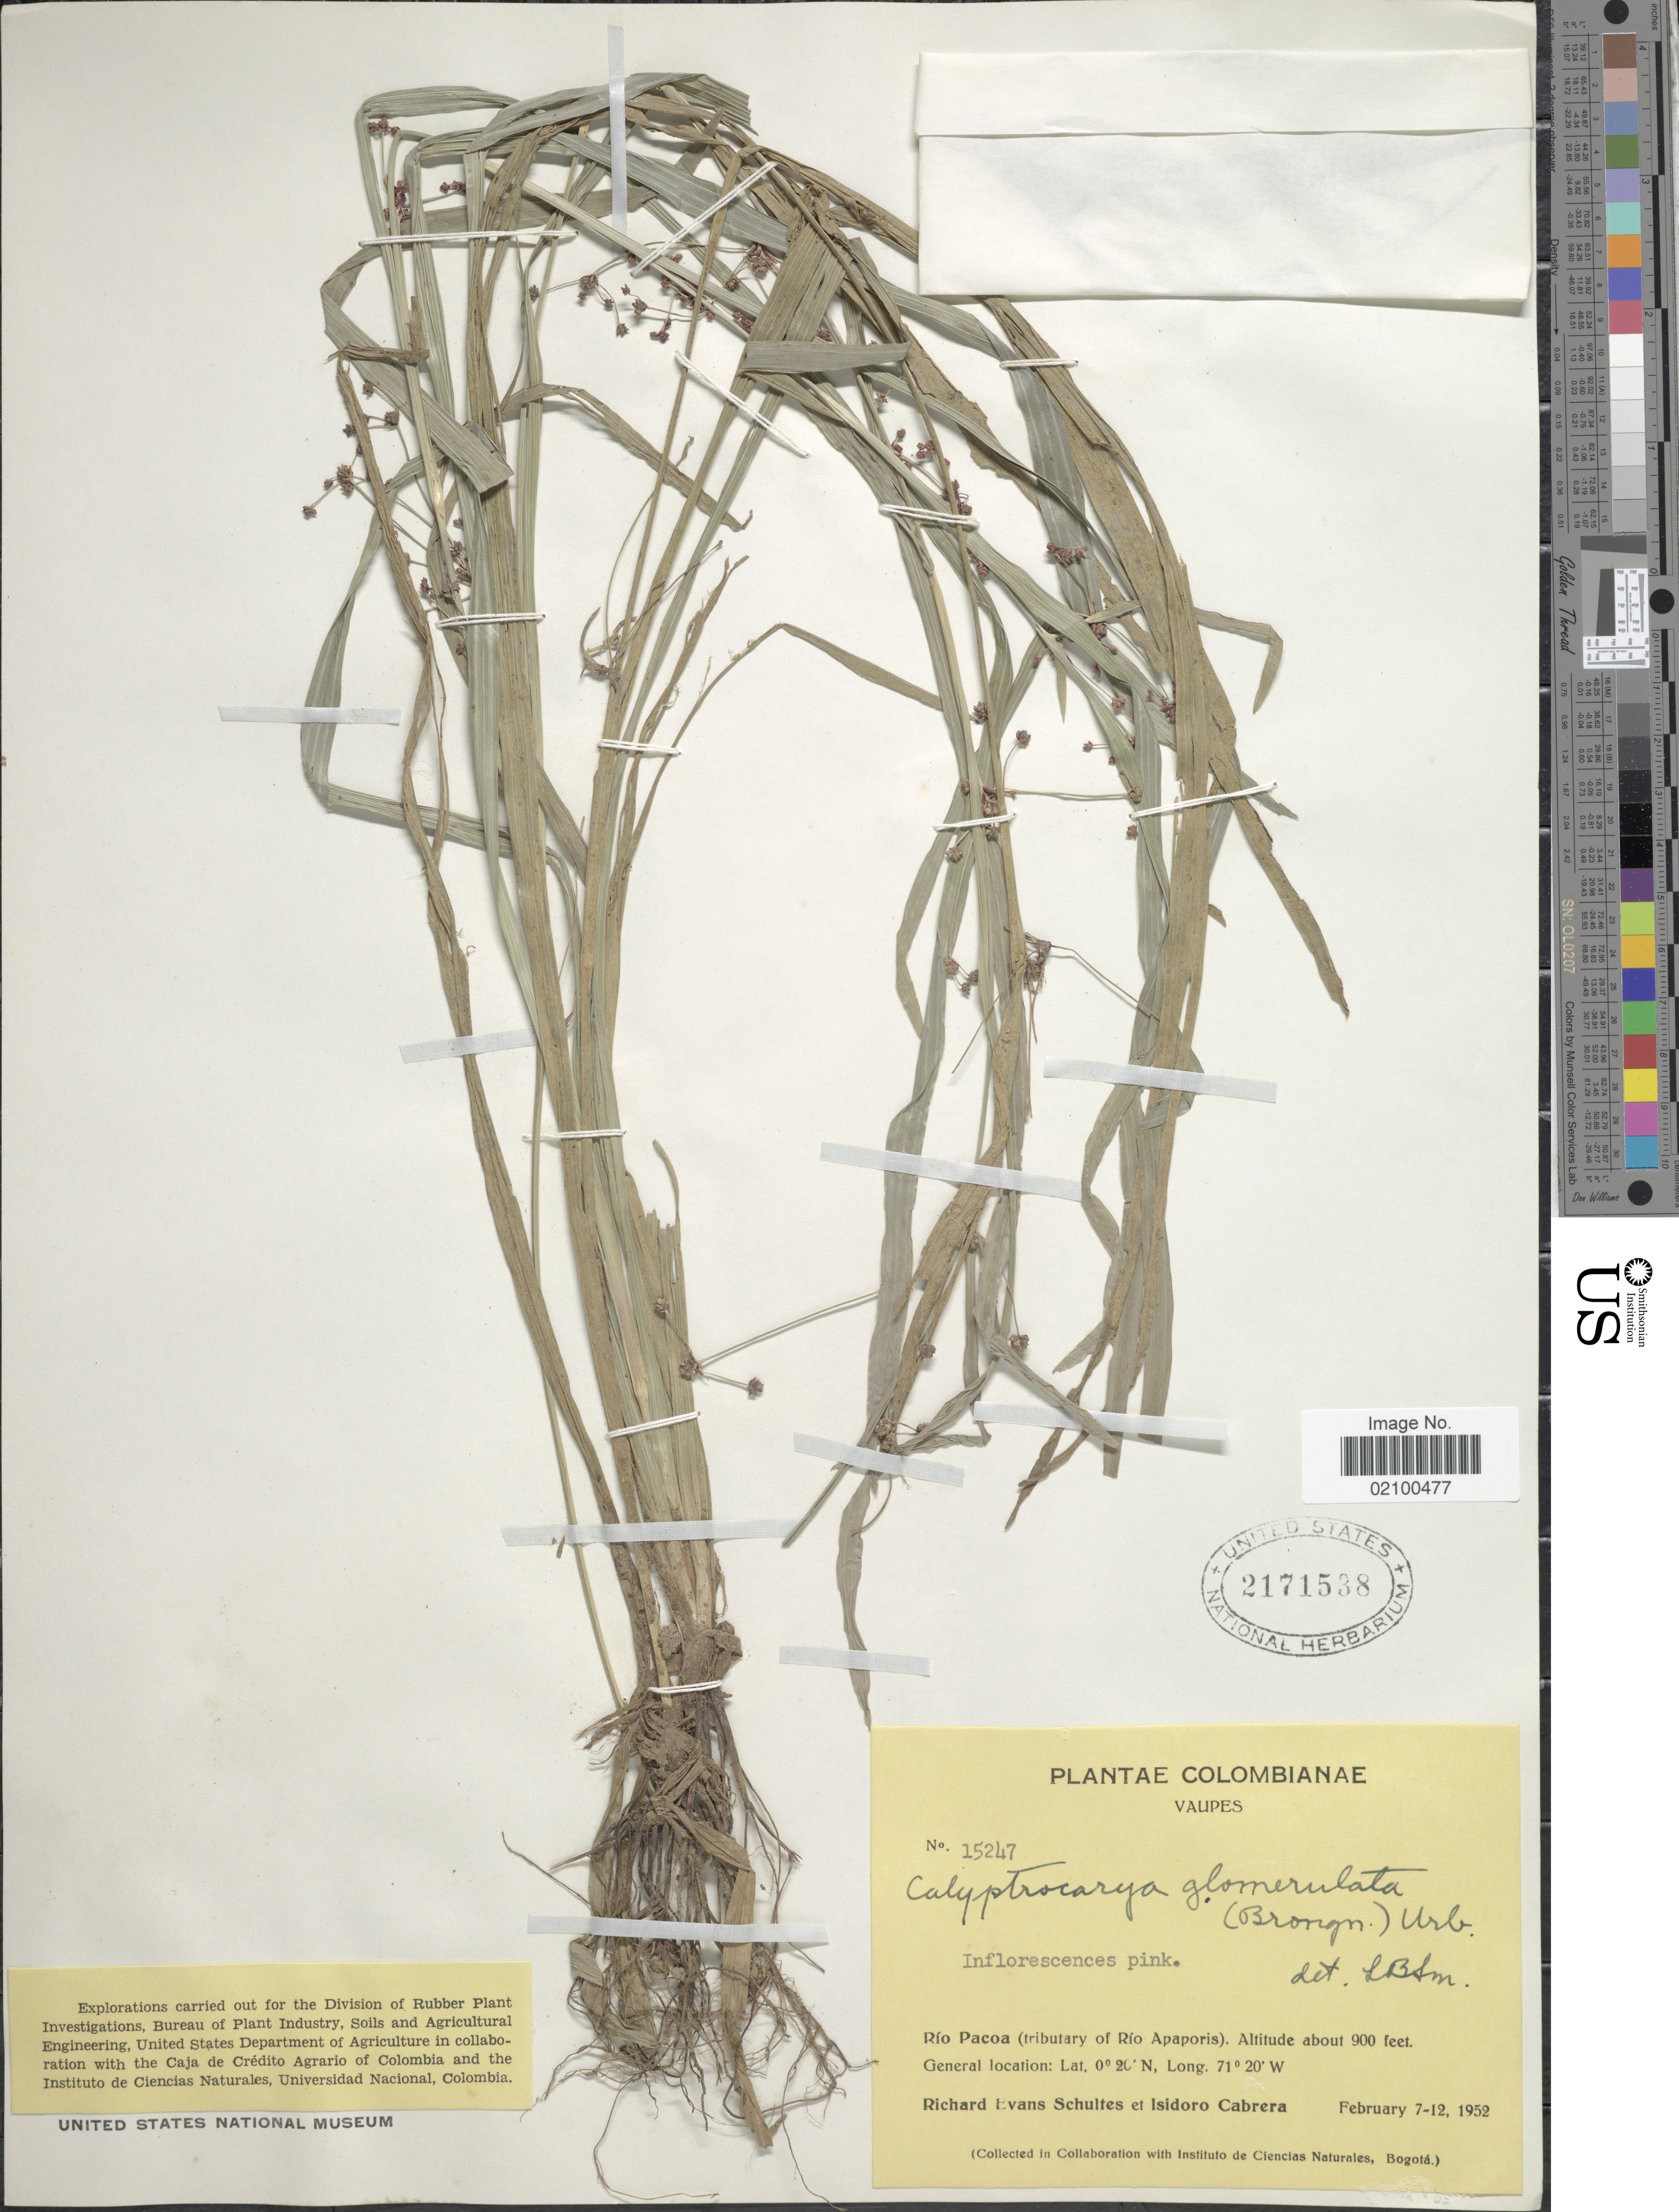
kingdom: Plantae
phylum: Tracheophyta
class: Liliopsida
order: Poales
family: Cyperaceae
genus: Calyptrocarya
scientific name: Calyptrocarya glomerulata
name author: (Brongn.) Urb.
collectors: R. E. Schultes & I. Cabrera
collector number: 15247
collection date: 1952-02-07/1952-02-12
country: Colombia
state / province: Vaupés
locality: Rio Pacoa (tributary of Rio Apaporis)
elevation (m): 274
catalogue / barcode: US 2171538